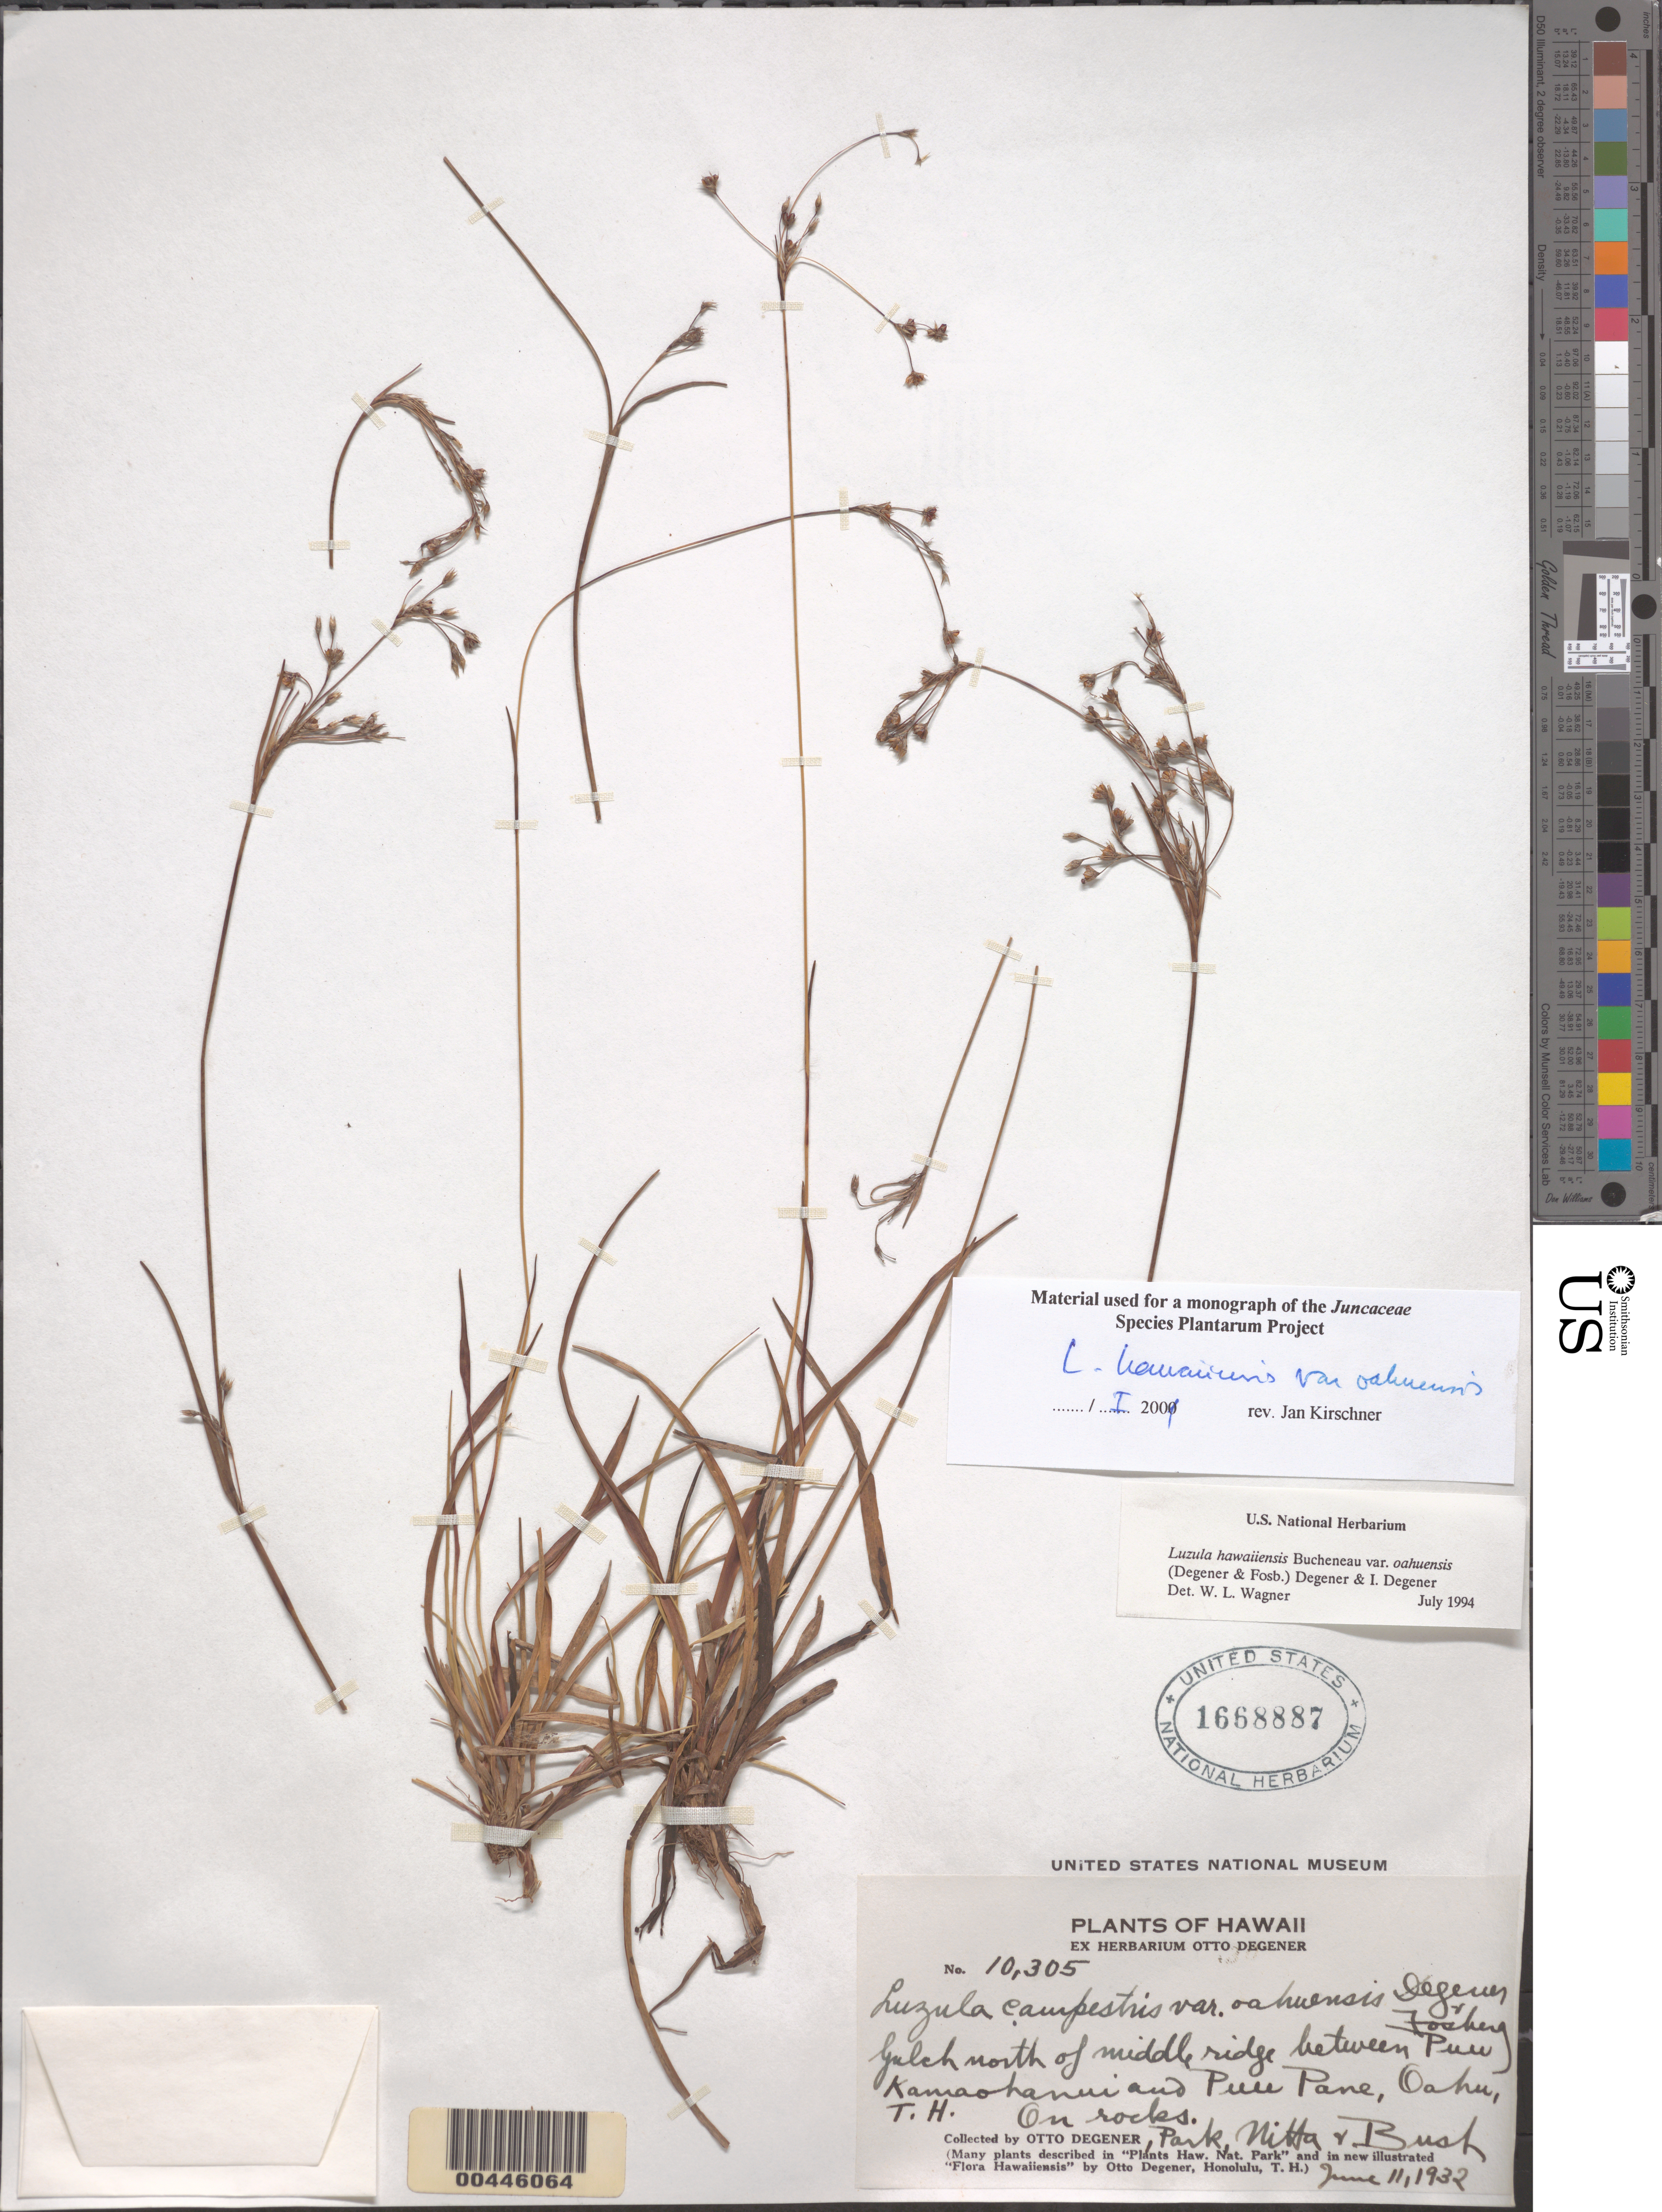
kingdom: Plantae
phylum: Tracheophyta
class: Liliopsida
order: Poales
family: Juncaceae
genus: Luzula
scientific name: Luzula hawaiiensis var. oahuensis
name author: (O. Deg. & Fosberg) O. Deg. & I. Deg.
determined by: Wagner, W. L., (BOT), Smithsonian Institution - National Museum of Natural History (UNITED STATES)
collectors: O. Degener, Park, Nitta & B. F. Bush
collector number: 10305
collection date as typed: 11 Jun 1932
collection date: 1932-06-11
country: United States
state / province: Hawaii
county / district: Honolulu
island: Oahu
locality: Kamaohanui and Puu Pane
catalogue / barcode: US 1668887